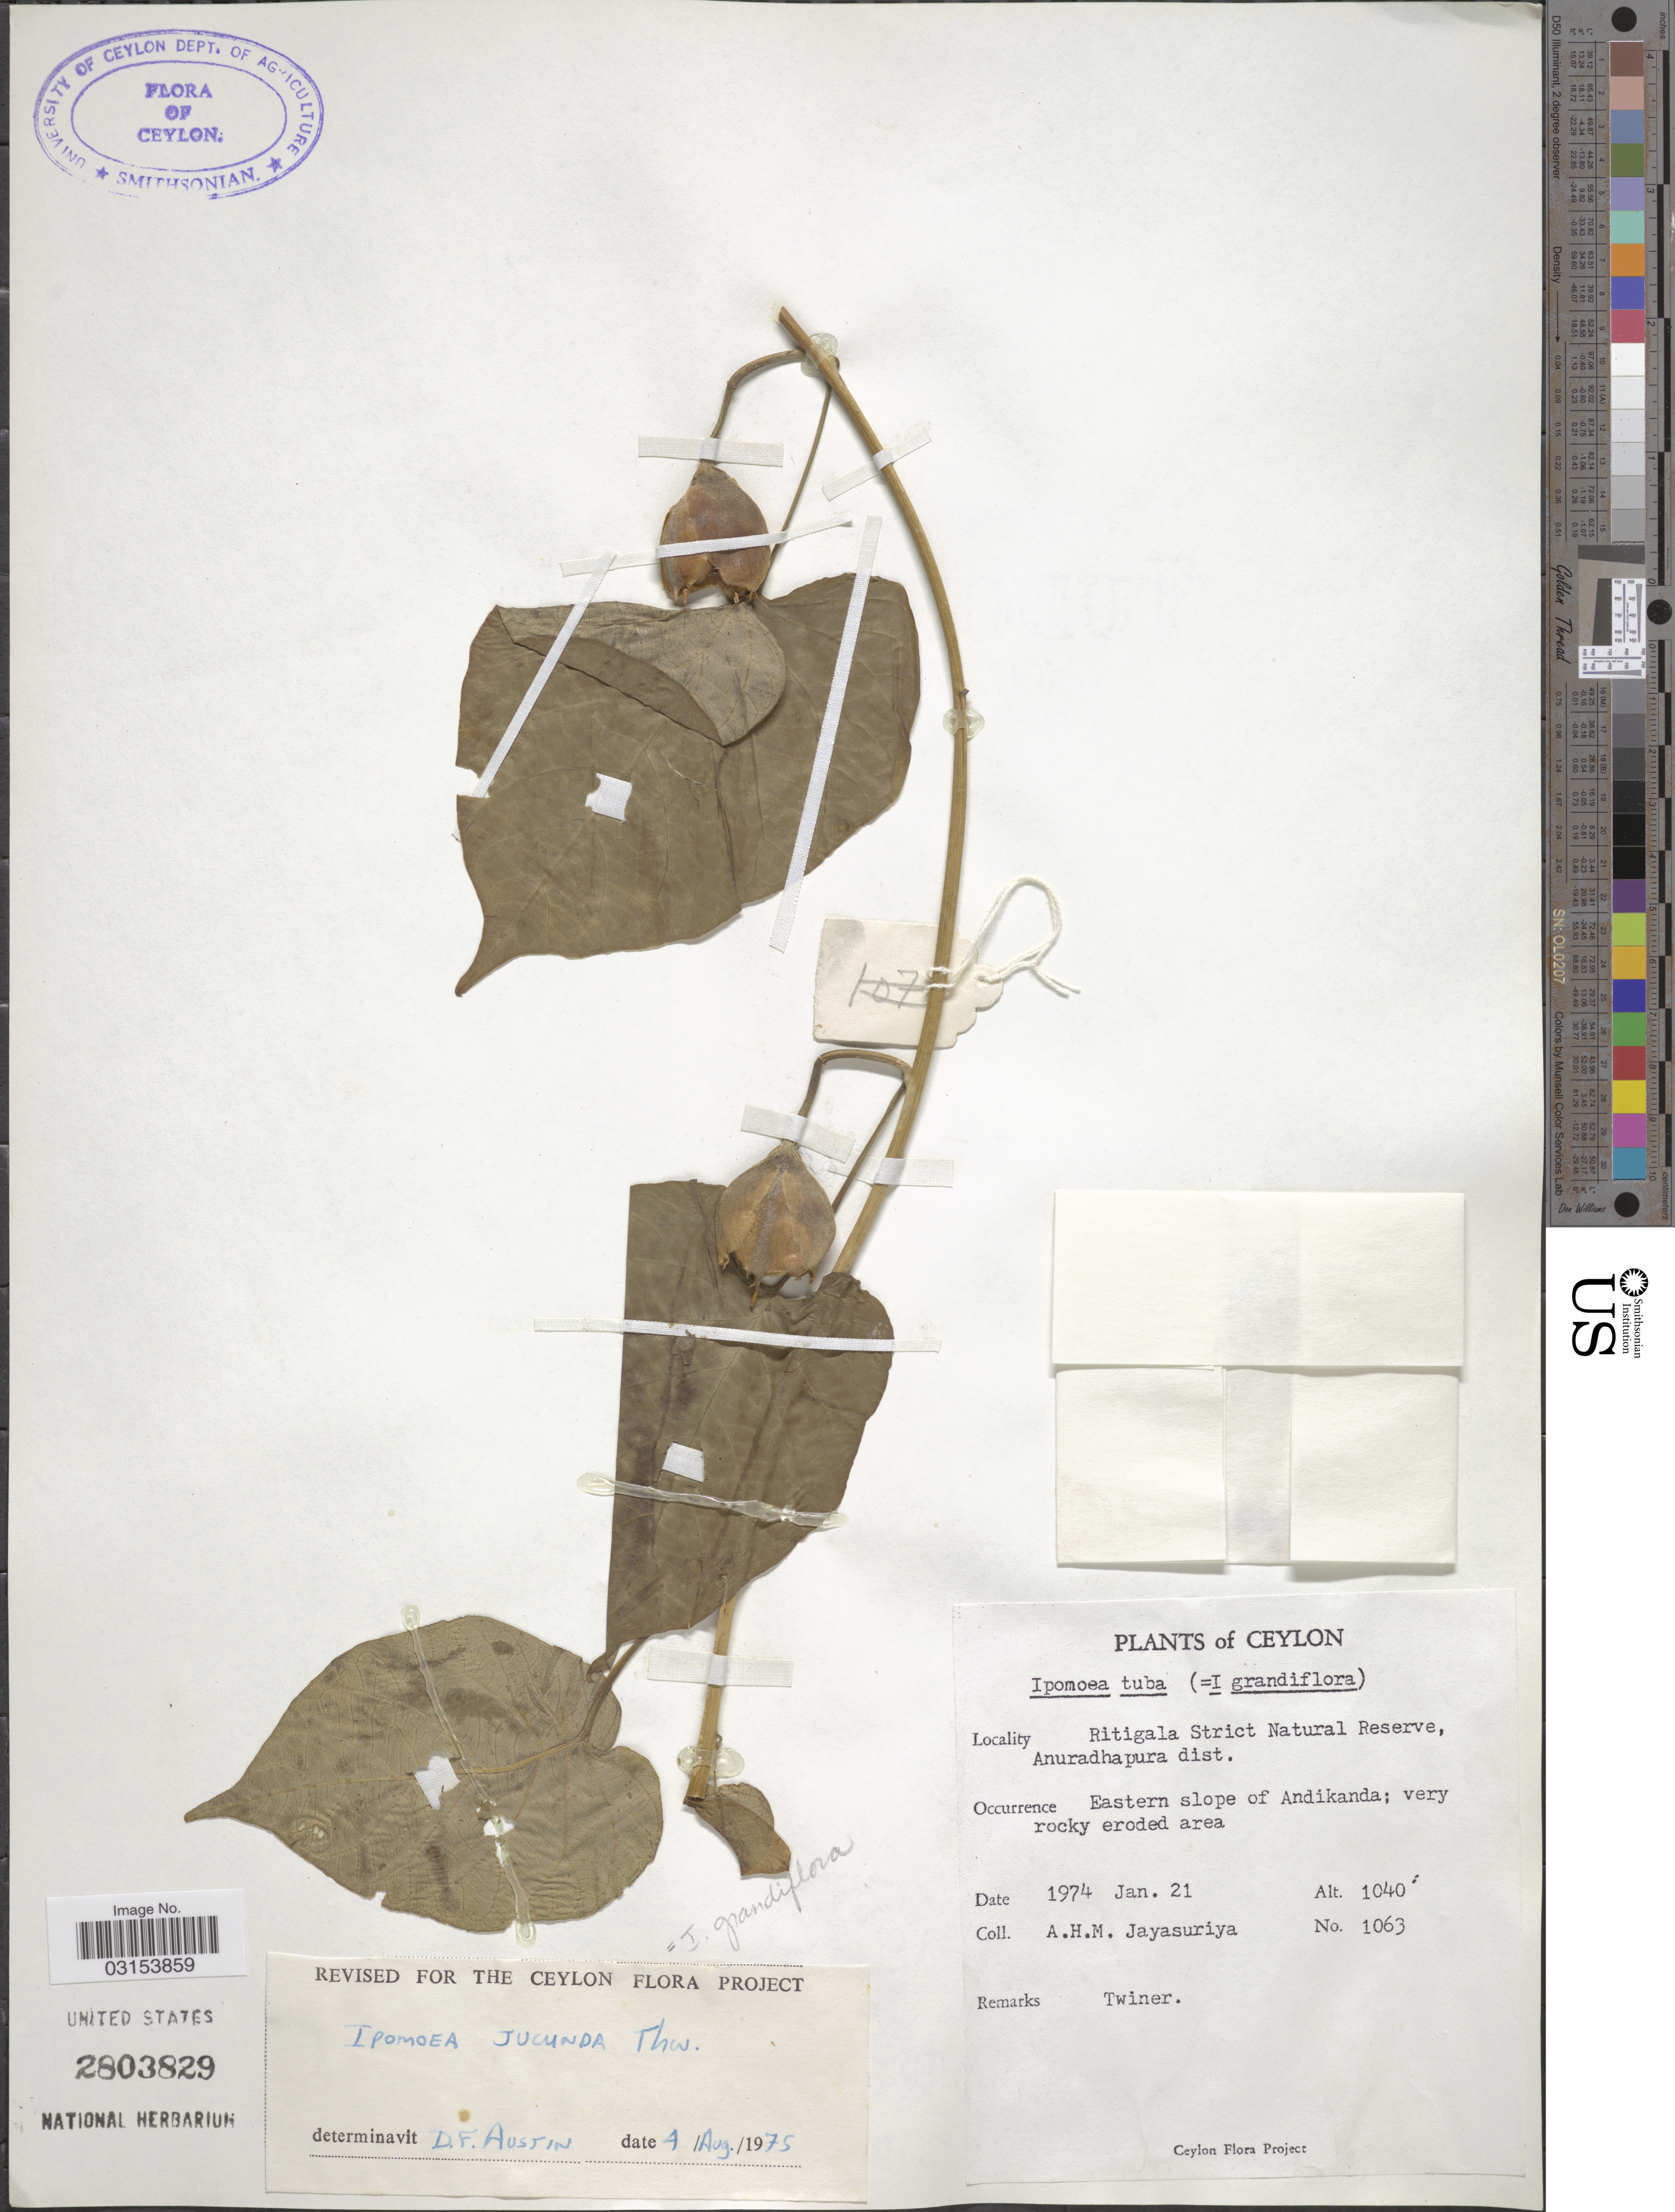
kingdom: Plantae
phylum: Tracheophyta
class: Magnoliopsida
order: Solanales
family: Convolvulaceae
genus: Ipomoea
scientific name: Ipomoea grandiflora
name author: (L. f.) Lam.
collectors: A. H. Jayasuriya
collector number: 1063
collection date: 1974-01-21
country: Sri Lanka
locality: Ceylon. Ritigala Strict Natural Reserve, Anuradhapura dist. Eastern slope of Andikanda.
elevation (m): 317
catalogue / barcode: US 2803829